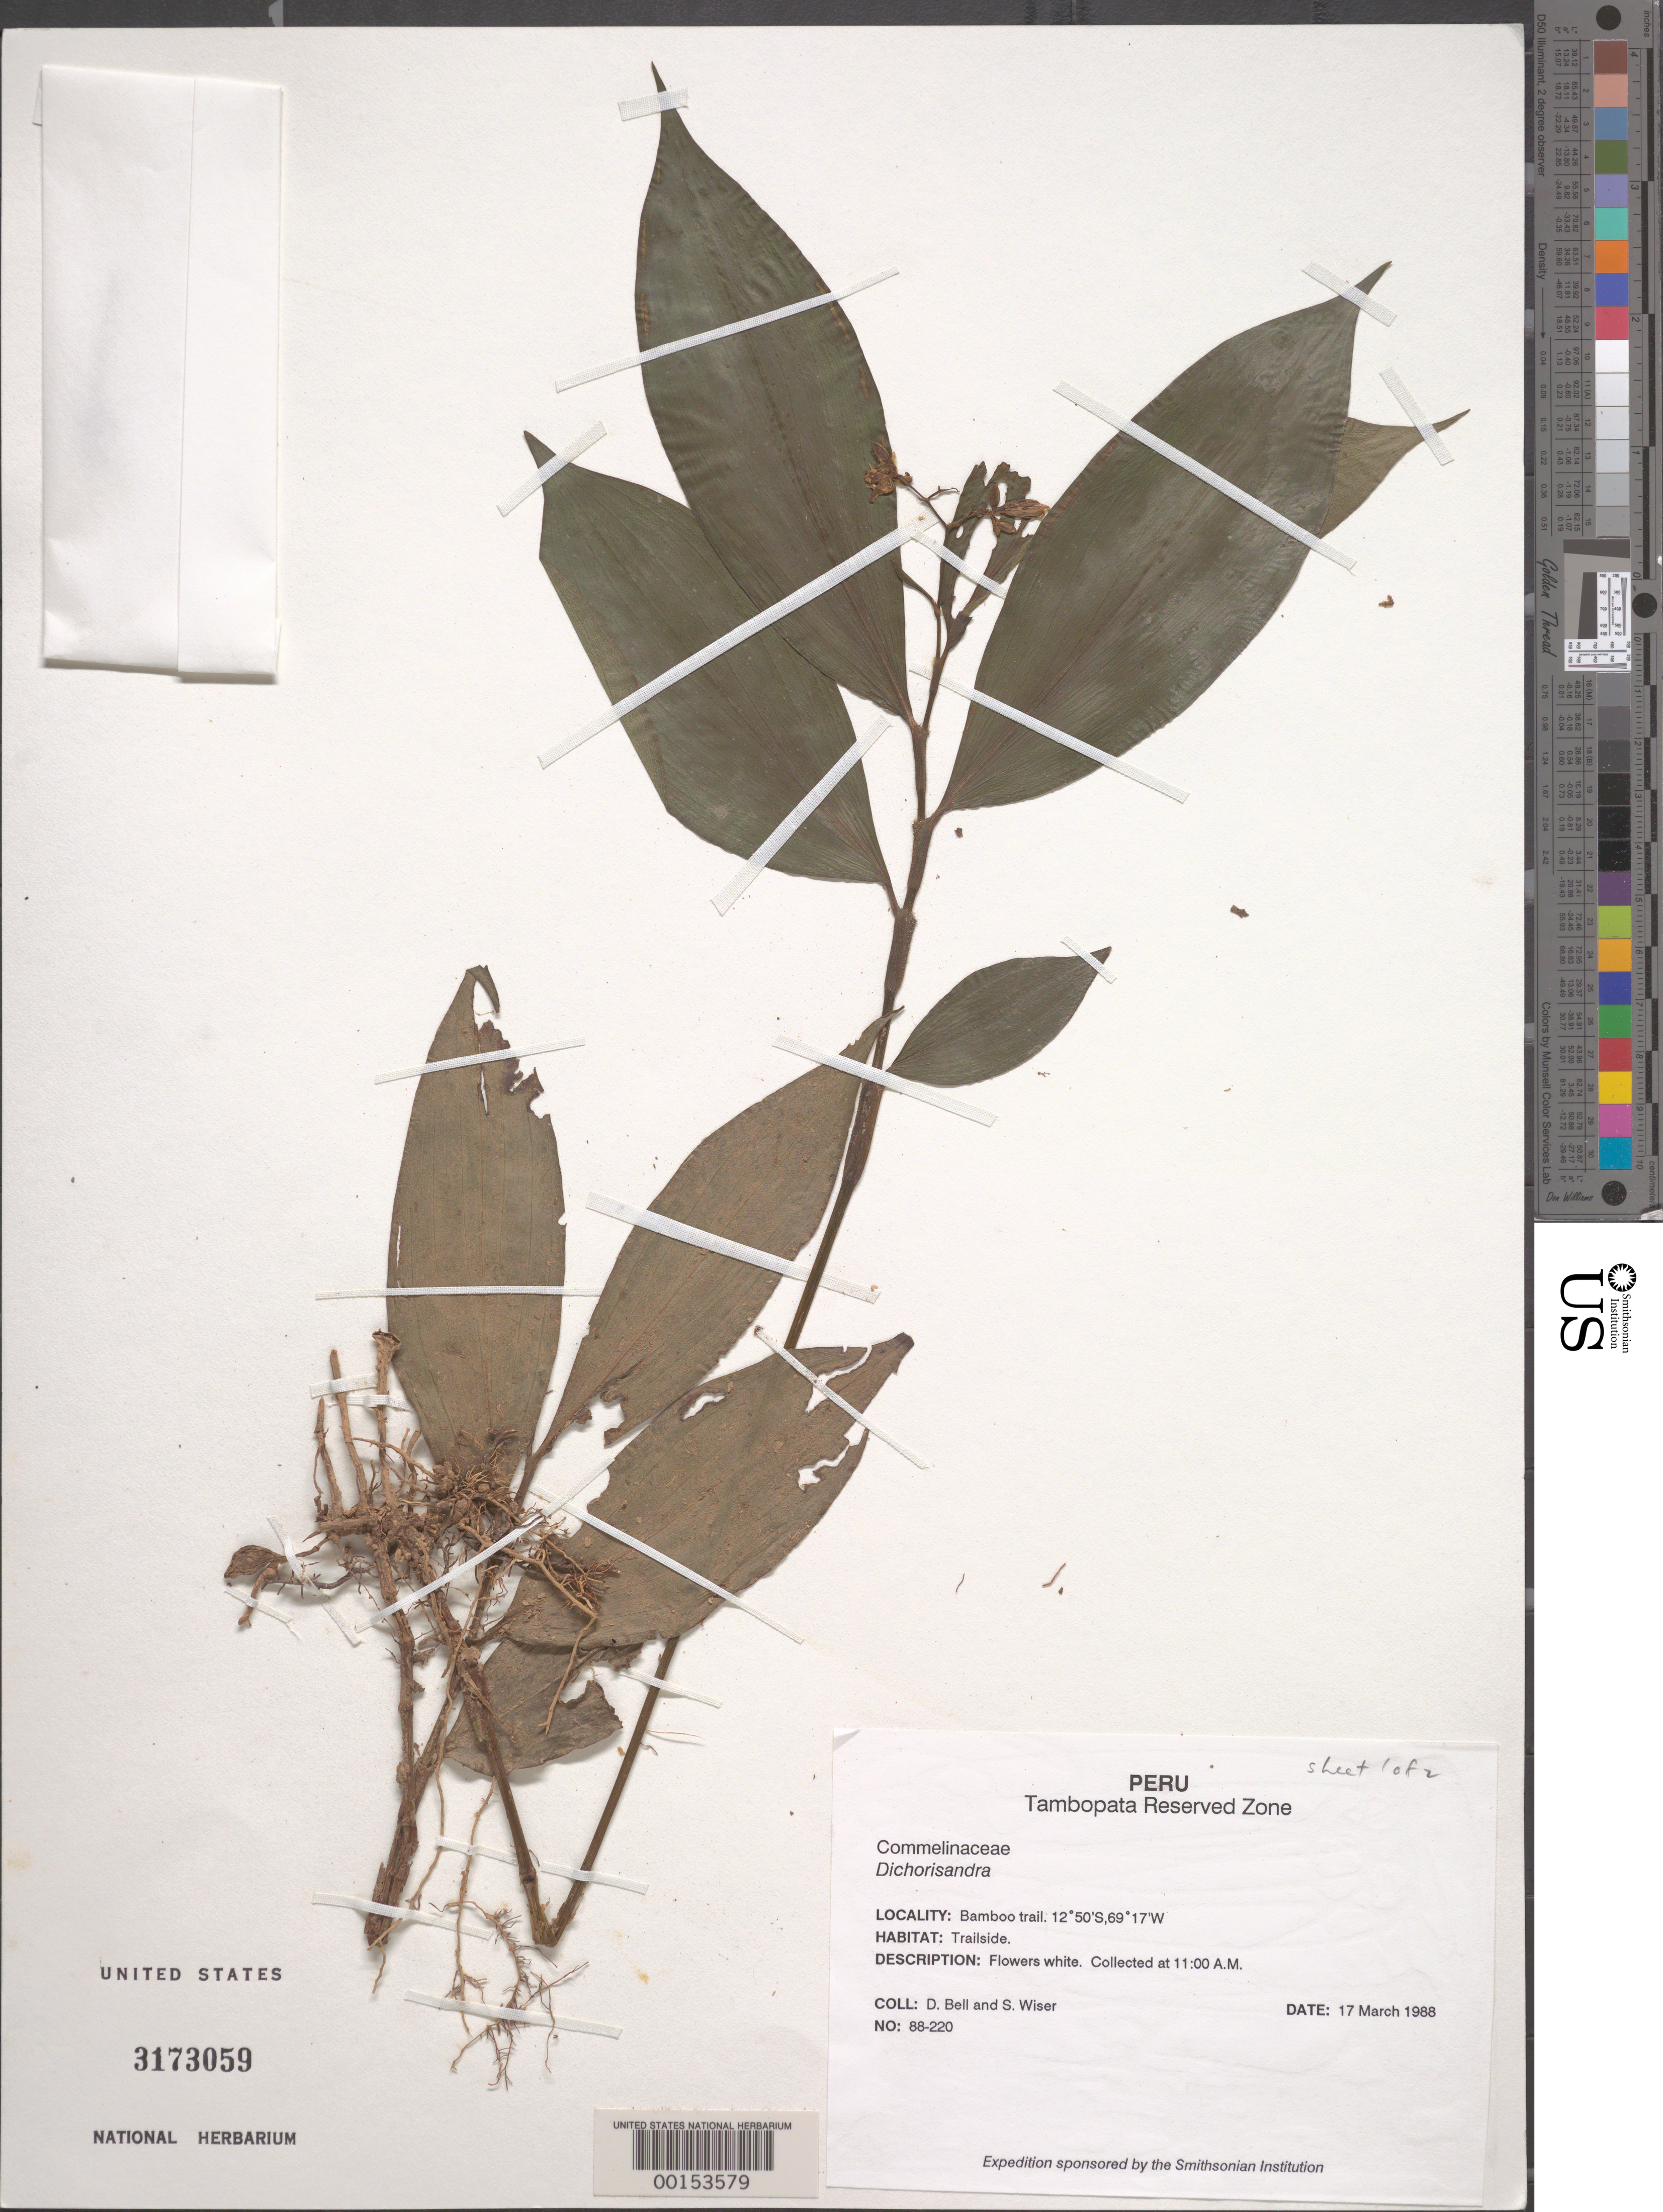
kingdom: Plantae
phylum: Tracheophyta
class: Liliopsida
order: Commelinales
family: Commelinaceae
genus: Dichorisandra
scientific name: Dichorisandra sp.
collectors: D. A. Bell & S. Wiser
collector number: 88-220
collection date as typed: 17 Mar 1988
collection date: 1988-03-17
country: Peru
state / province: Madre de Dios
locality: Tambopata reserved zone, bamboo trail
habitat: Trailside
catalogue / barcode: US 3173059